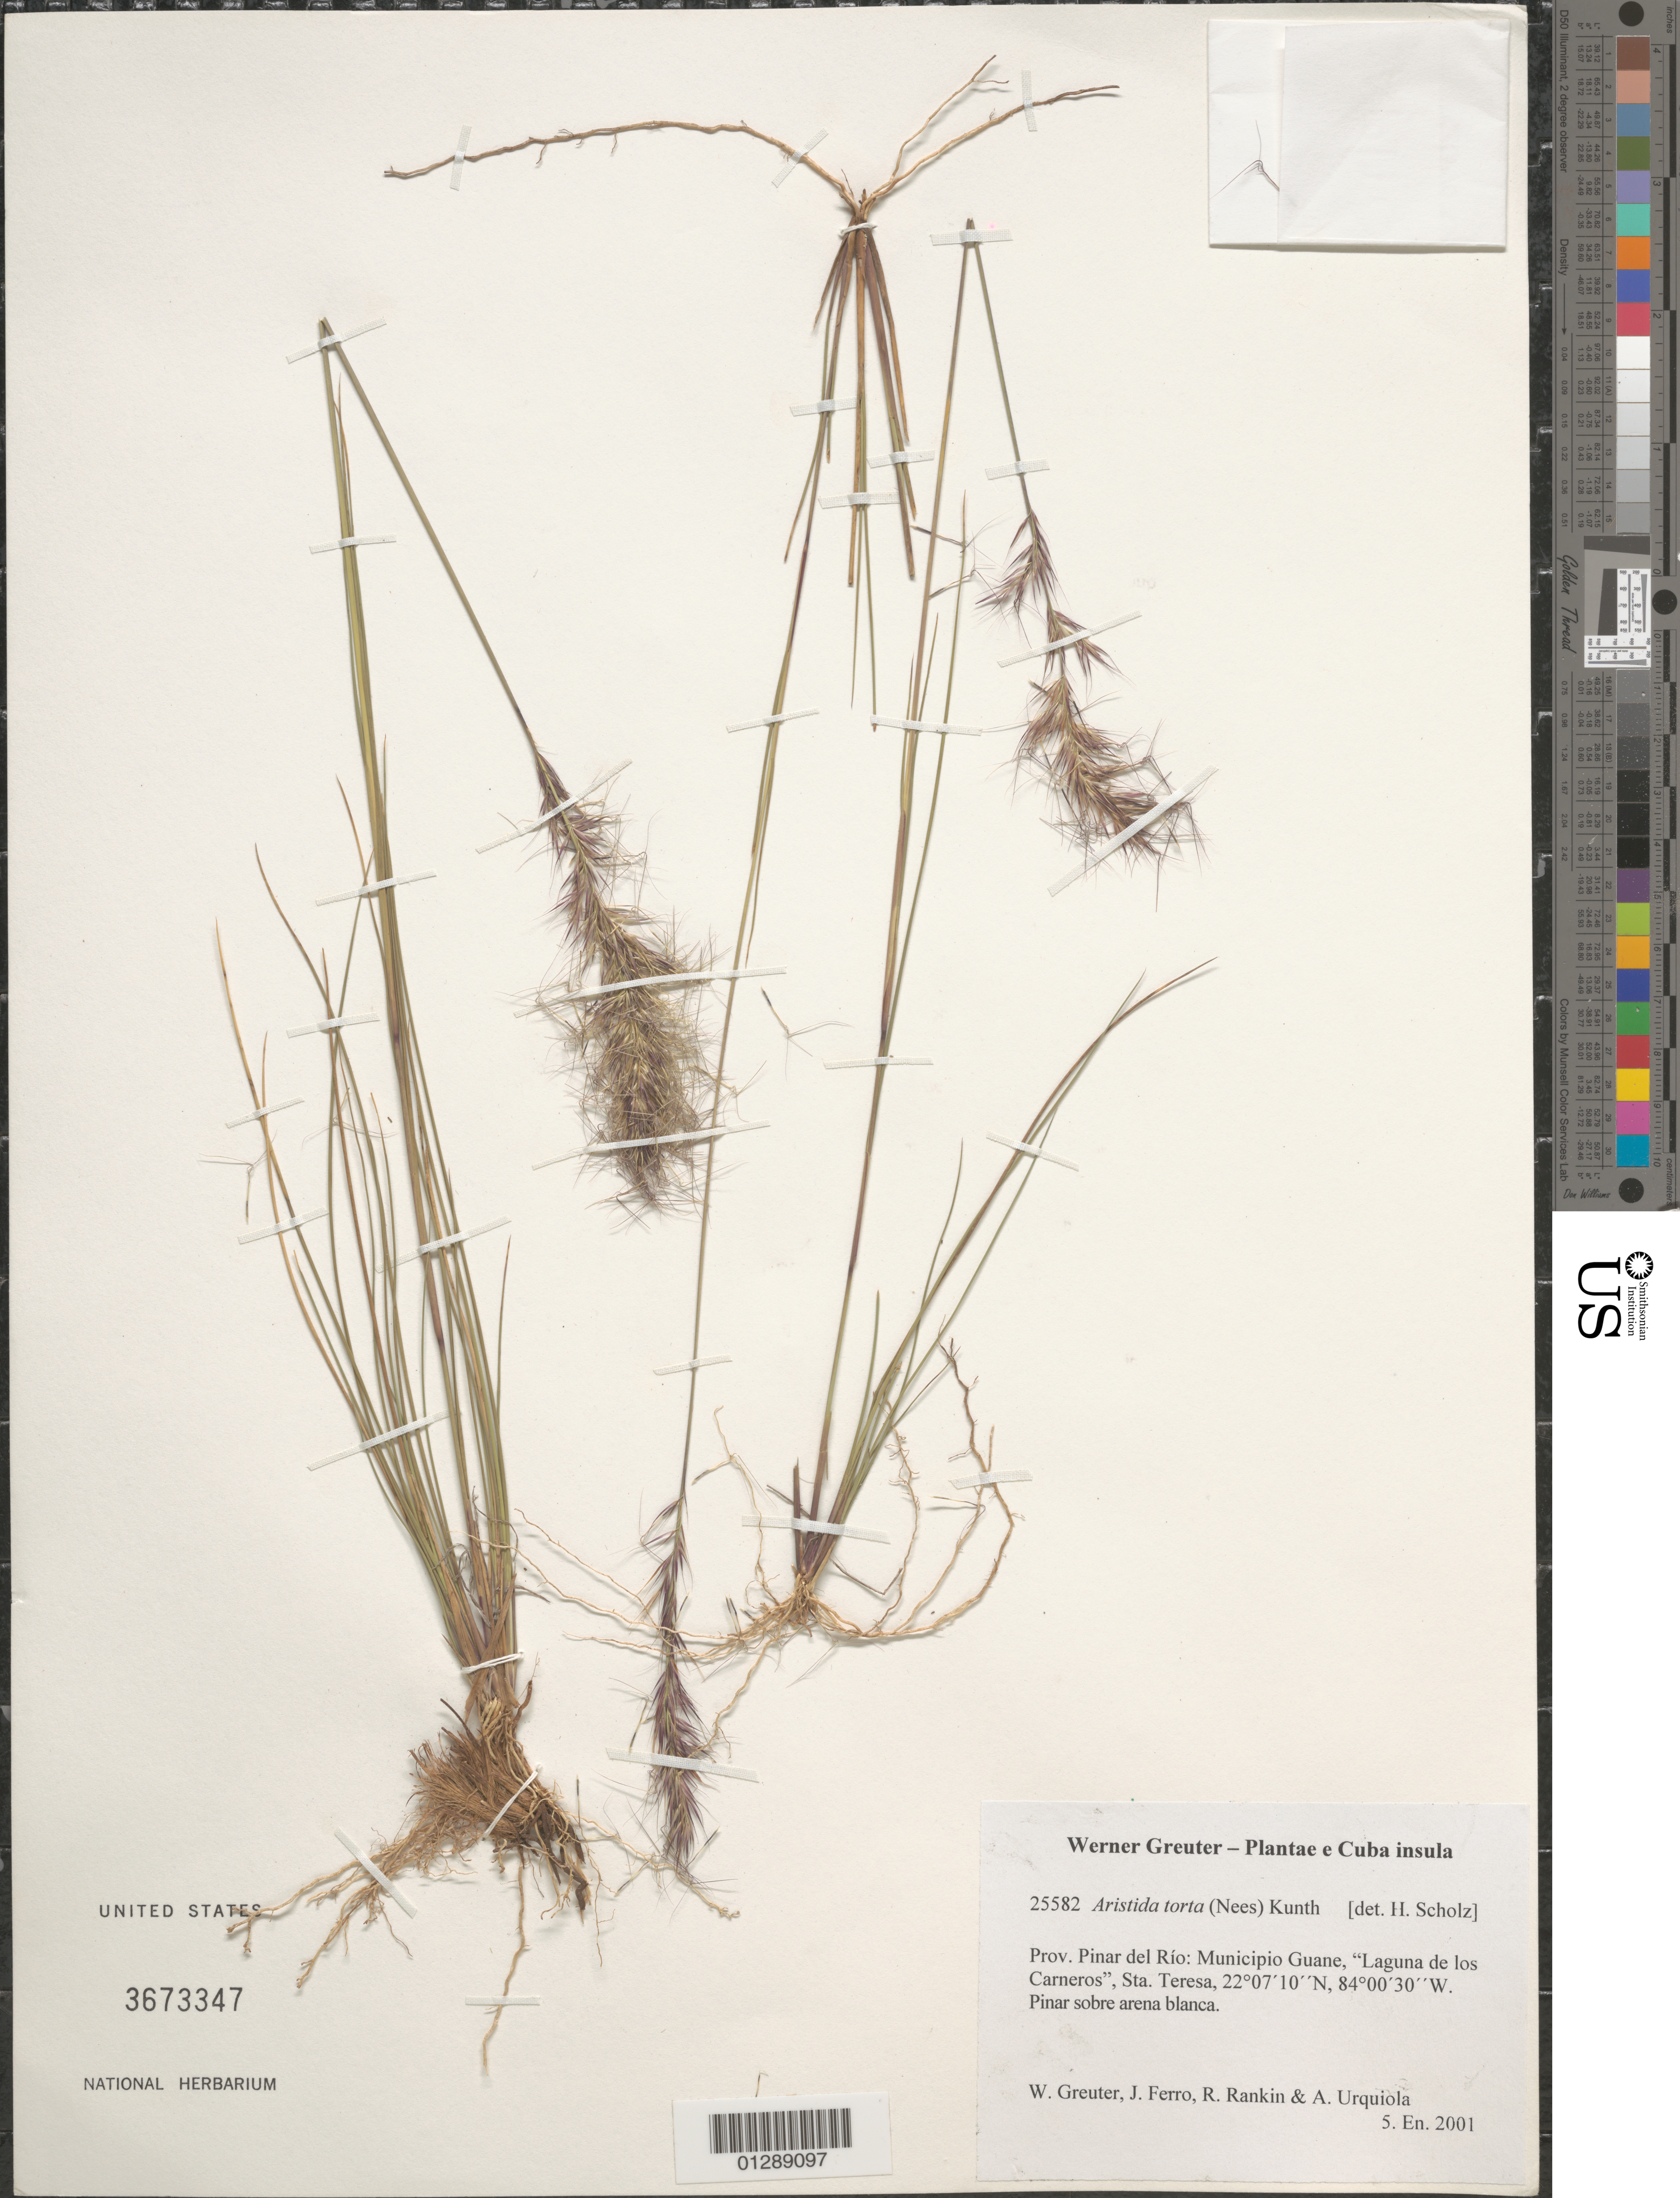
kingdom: Plantae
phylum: Tracheophyta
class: Liliopsida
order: Poales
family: Poaceae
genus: Aristida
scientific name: Aristida torta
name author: (Nees) Kunth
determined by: Scholz, Hildemar W.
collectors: W. R. Greuter, J. Ferro, R. Rankin Rodriguez & A. Urquiola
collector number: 25582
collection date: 2001-01-05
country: Cuba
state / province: Pinar del Rio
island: Cuba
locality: Municipio Guane," Laguna de los Carneros", Sta. Teresa.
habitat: Pinar sobre arena blanca.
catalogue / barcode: US 3673347